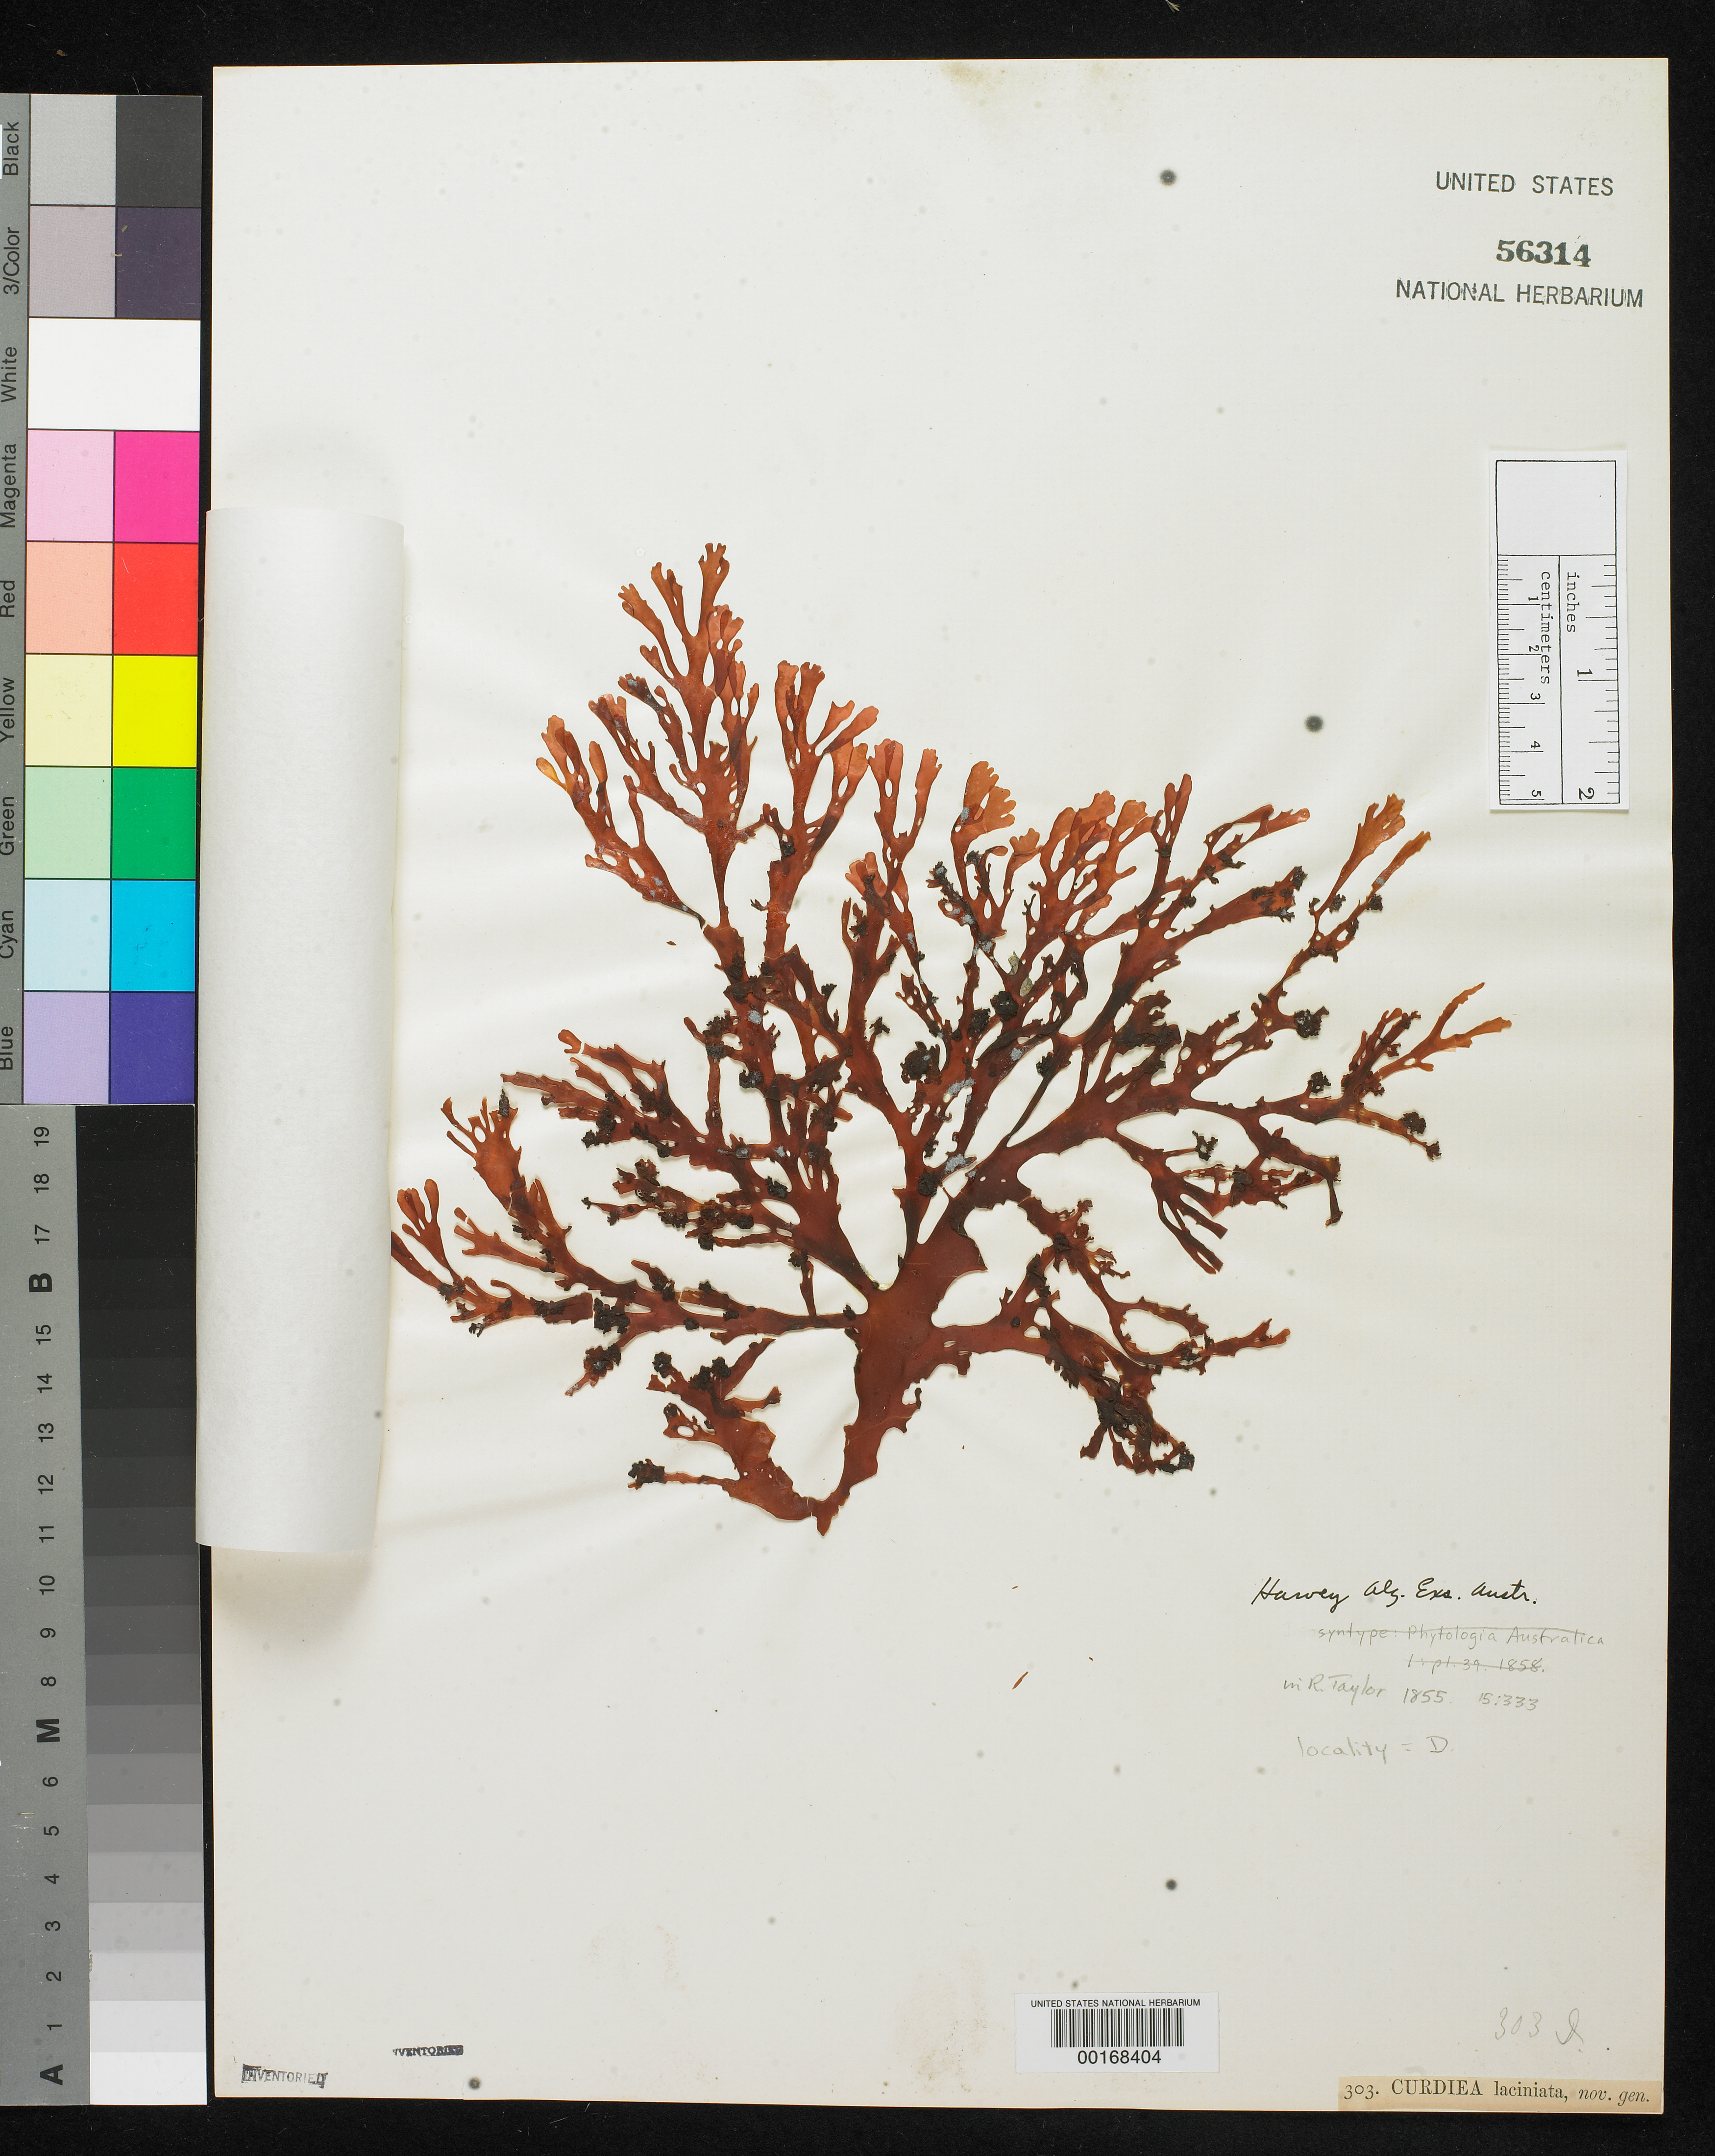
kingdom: Plantae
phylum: Rhodophyta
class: Florideophyceae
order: Gracilariales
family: Gracilariaceae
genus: Curdiea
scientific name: Curdiea laciniata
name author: Harv.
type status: Isotype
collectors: W. Harvey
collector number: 303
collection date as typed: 1854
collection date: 1854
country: Australia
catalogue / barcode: US 56314